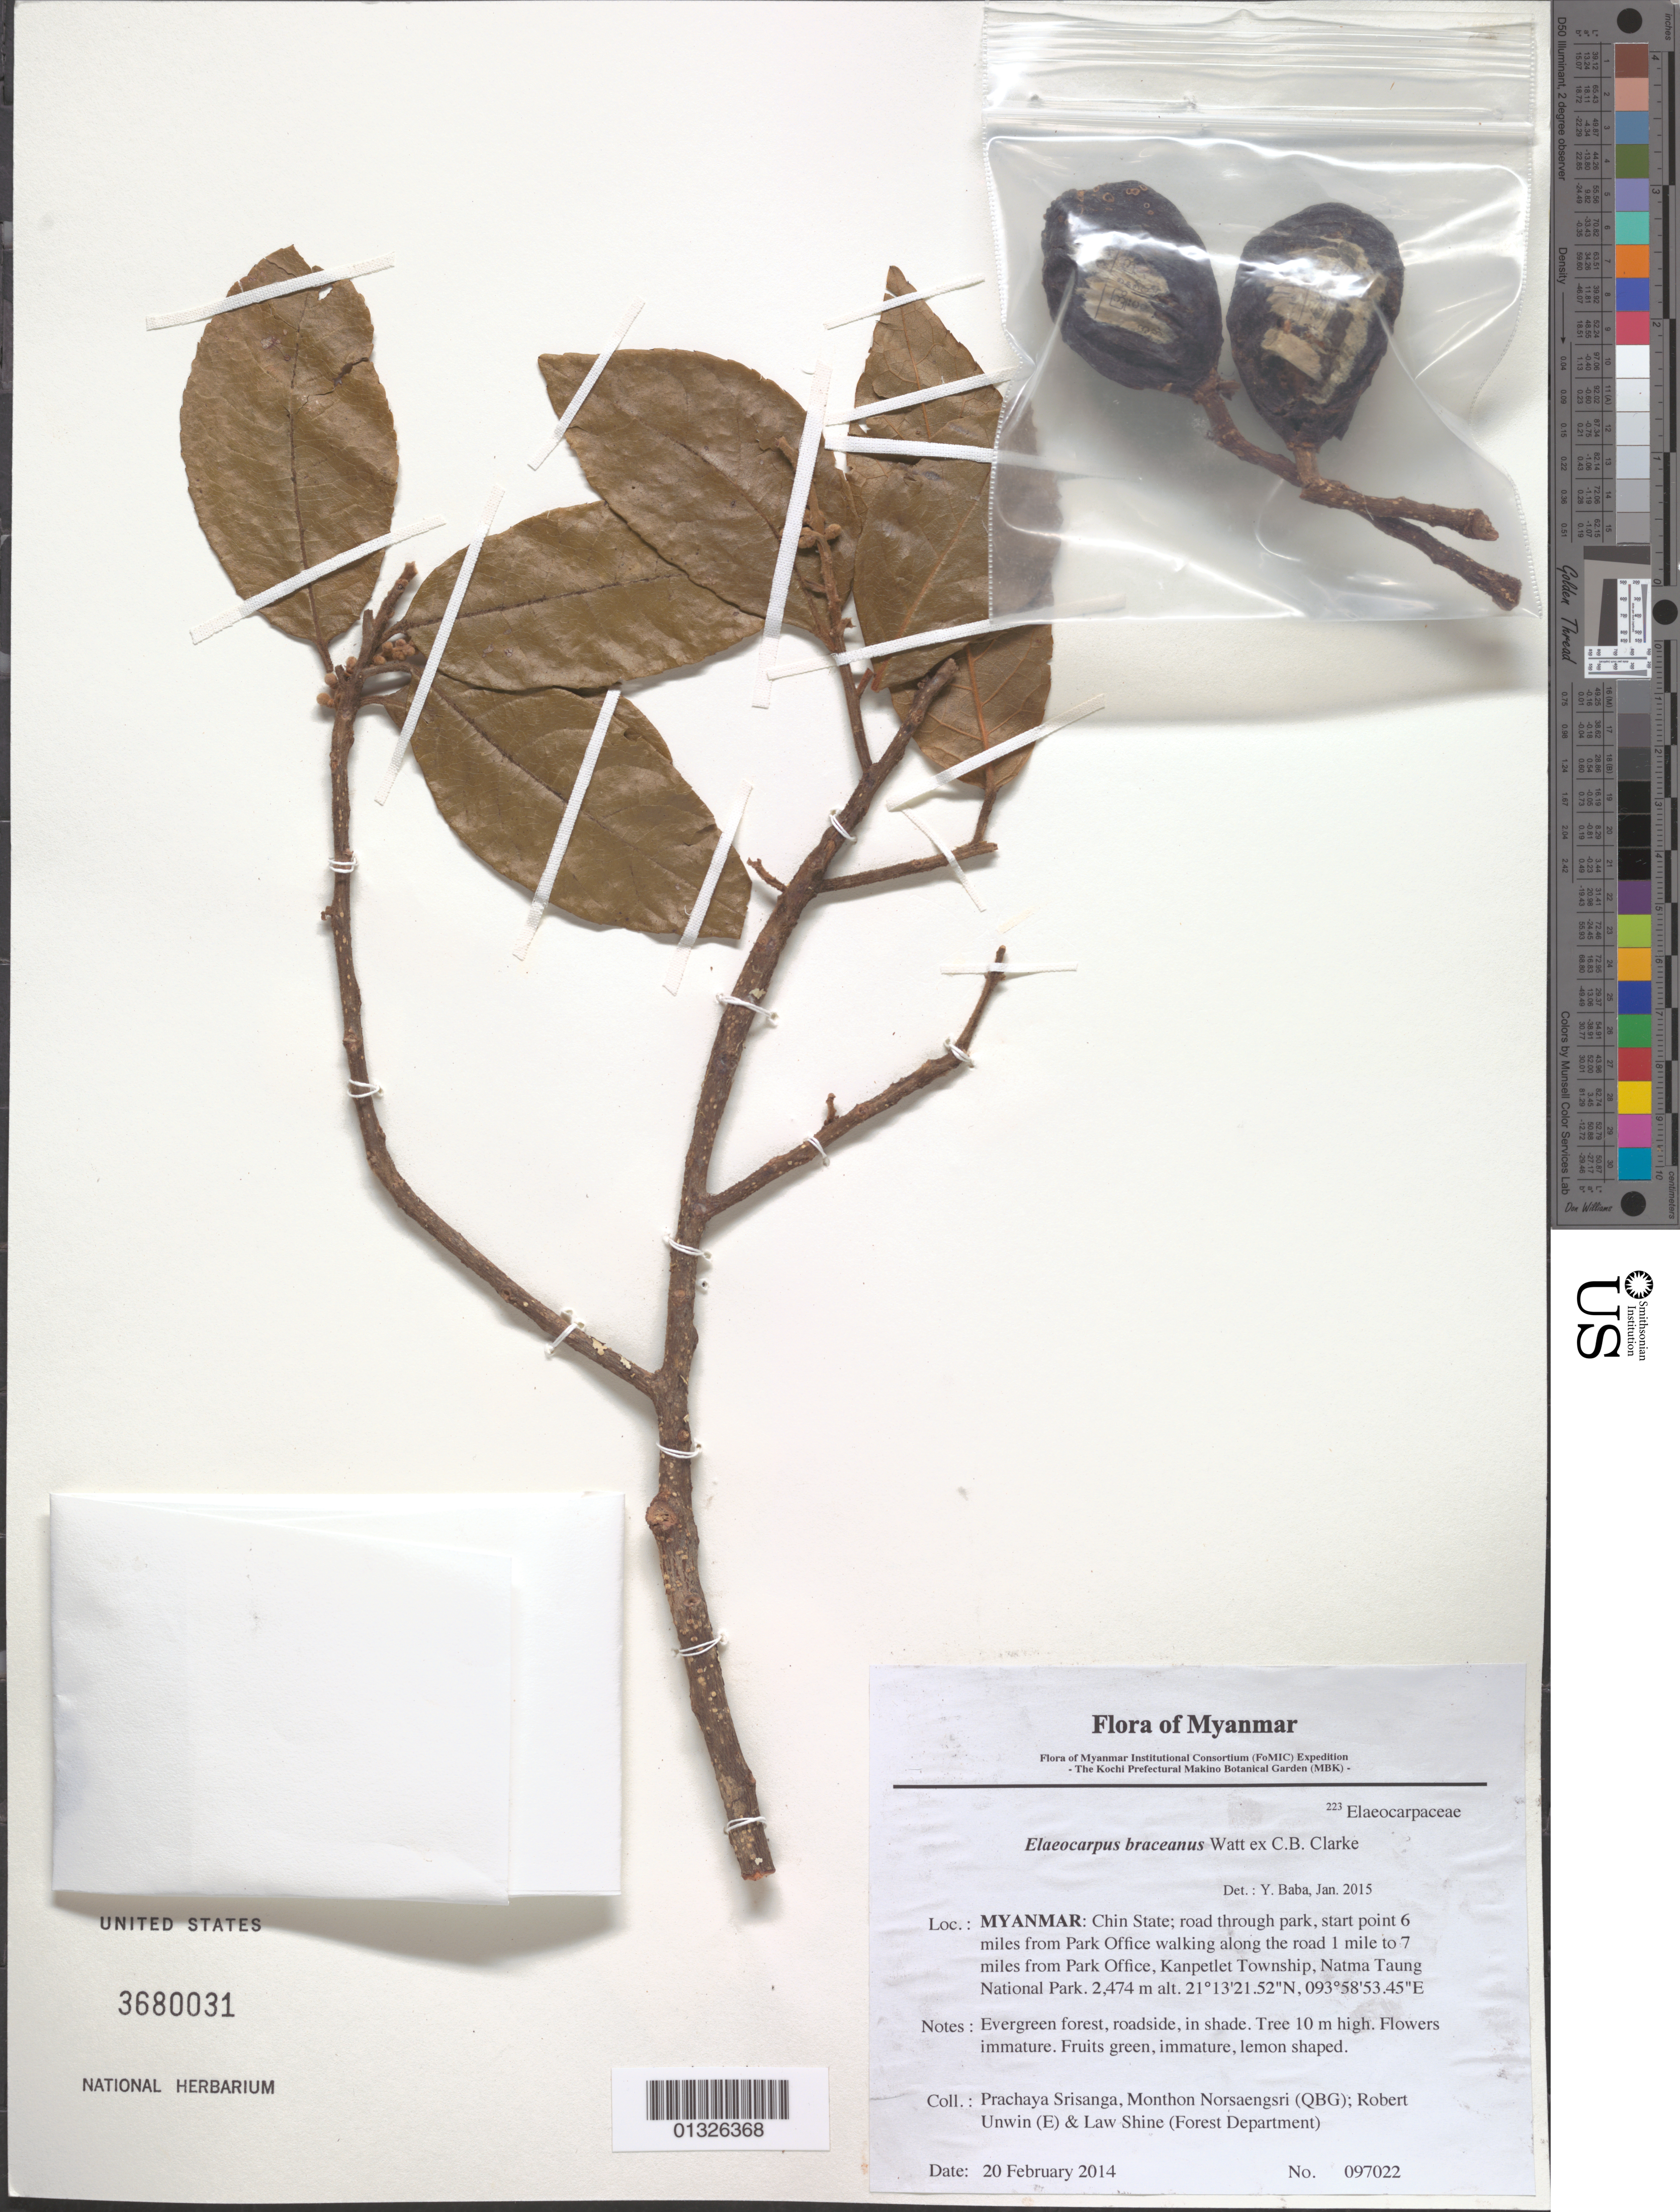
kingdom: Plantae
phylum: Tracheophyta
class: Magnoliopsida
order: Oxalidales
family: Elaeocarpaceae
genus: Elaeocarpus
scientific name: Elaeocarpus braceanus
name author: Watt ex C.B. Clarke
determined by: Baba, Y.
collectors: P. Srisanga, M. Norsaengsri, R. Unwin & L. Shine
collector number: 97022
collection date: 2014-02-20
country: Myanmar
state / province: Chin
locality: Road through park, start point 6 miles from Park Office walking along the road 1 mile to 7 miles from Park Office, Kanpetlet Township, Natma Taung National Park.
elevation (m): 2474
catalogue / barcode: US 3680031